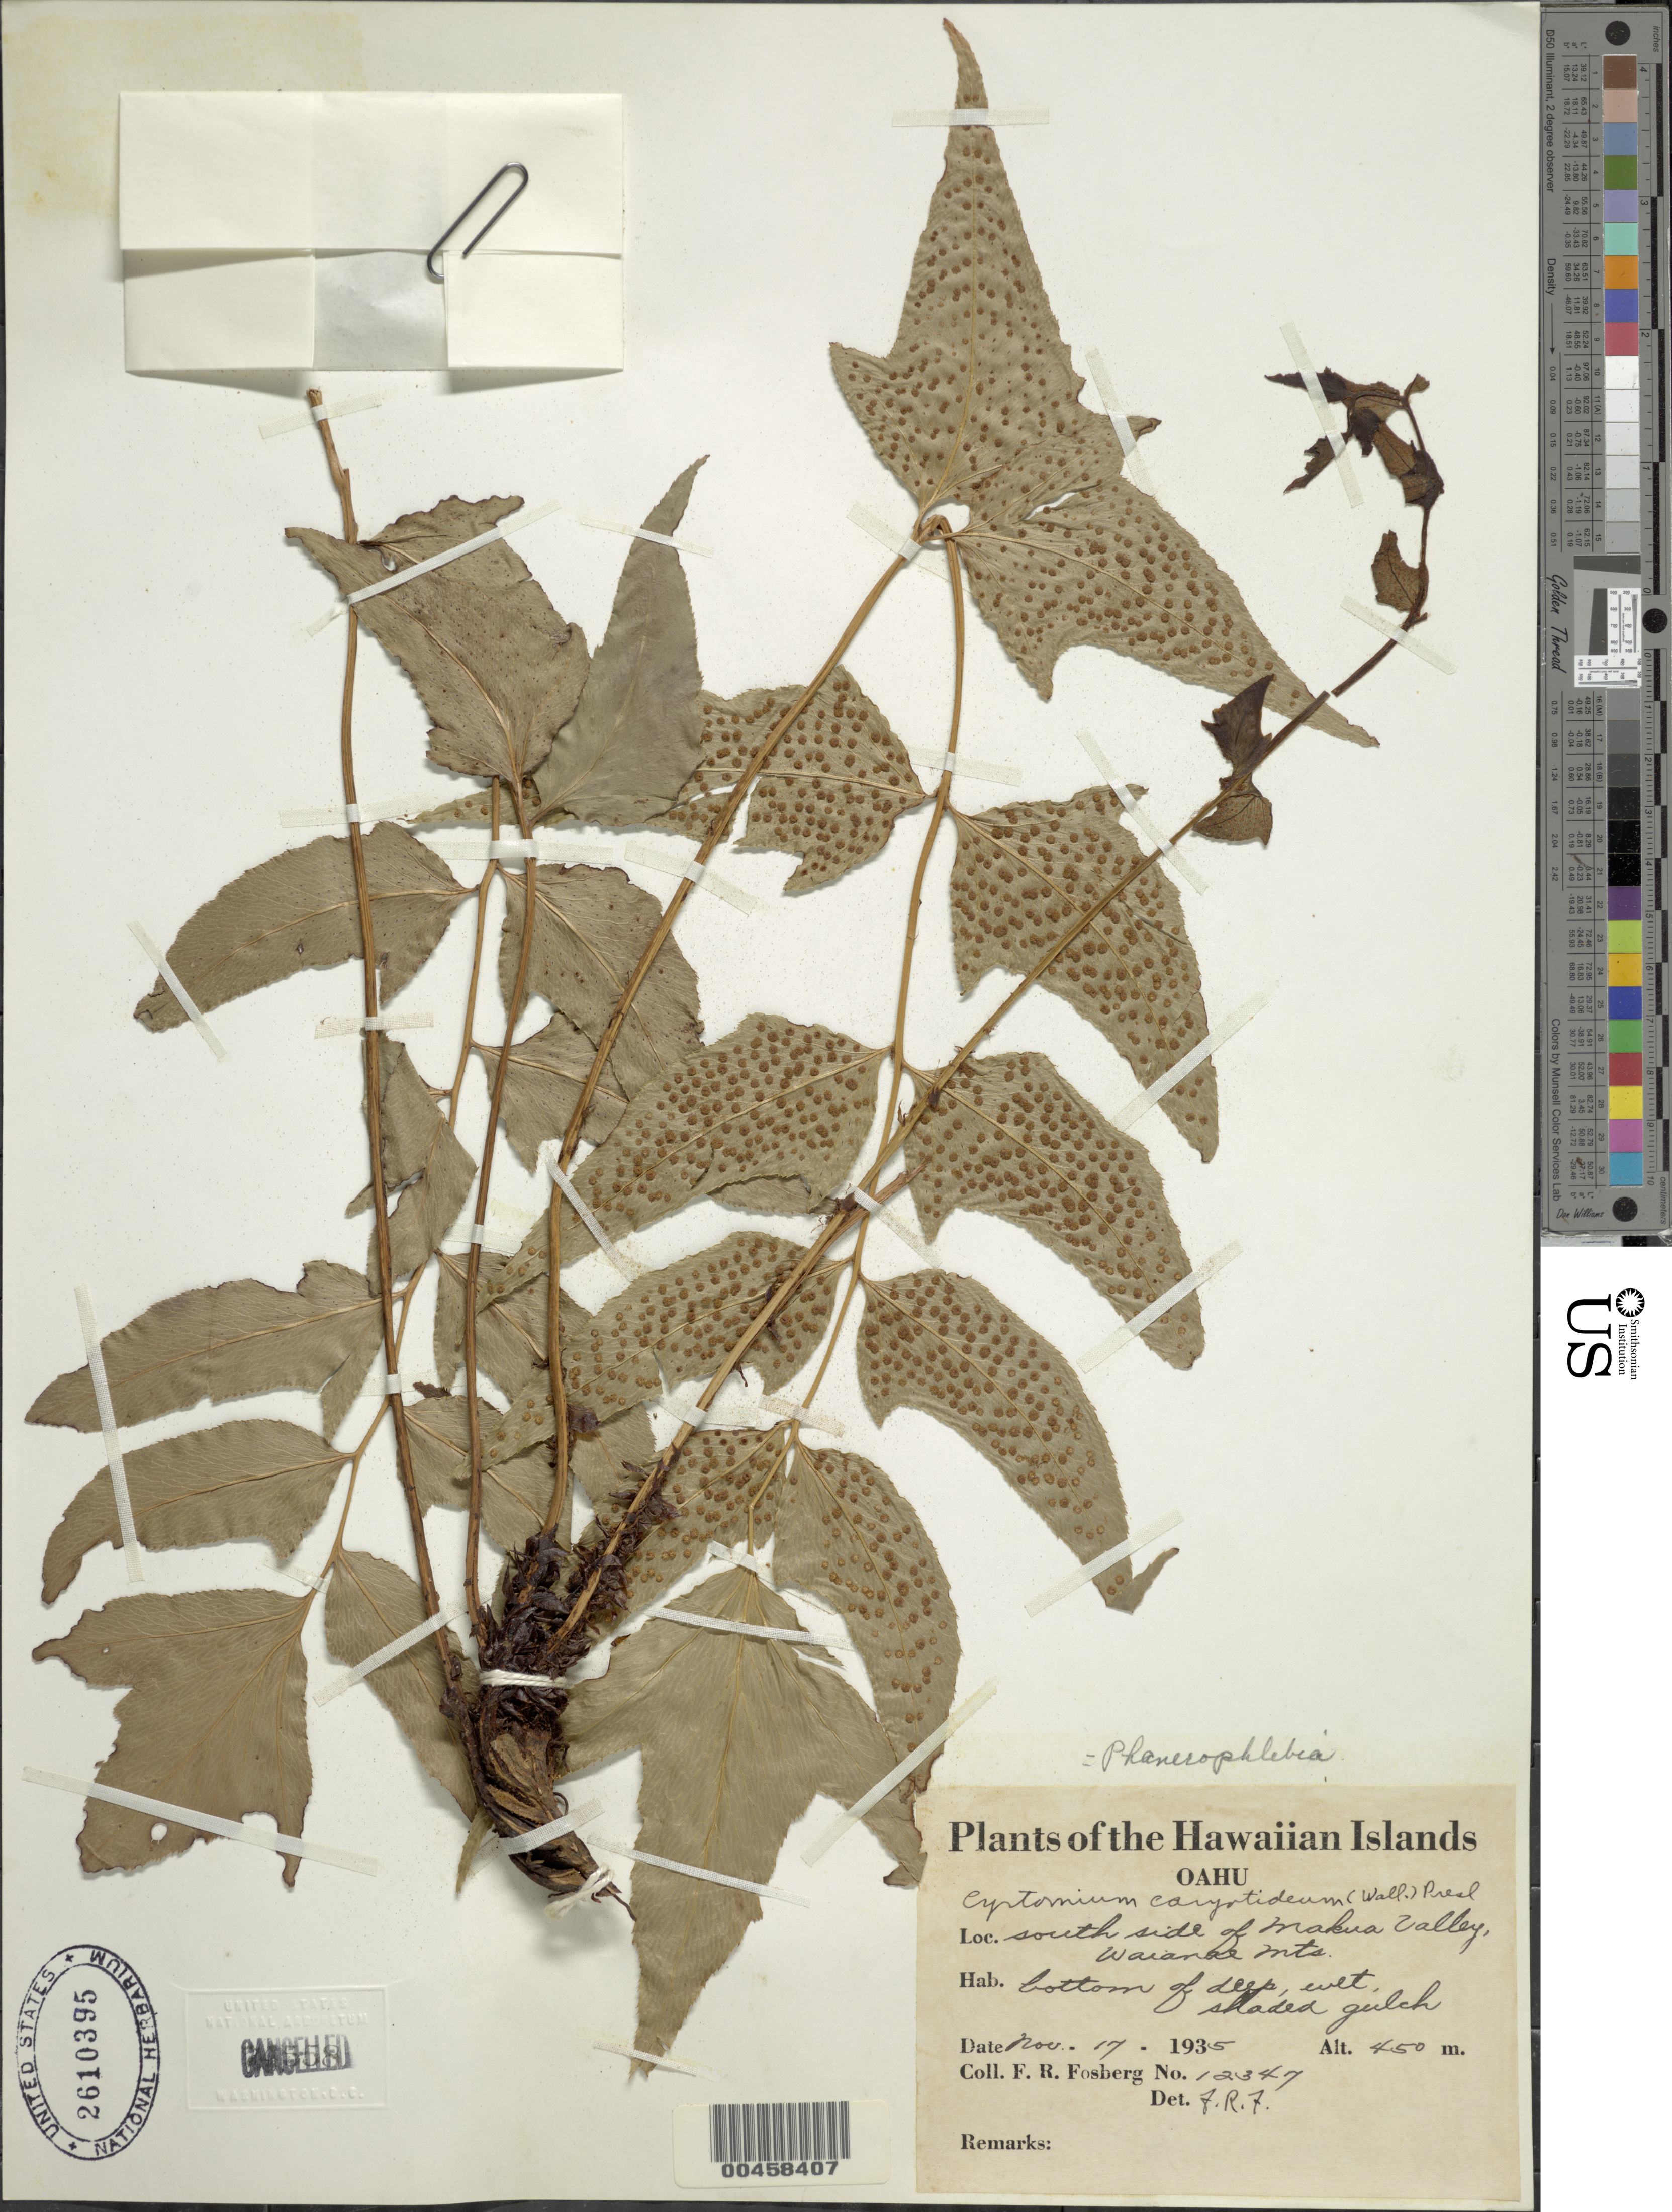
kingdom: Plantae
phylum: Tracheophyta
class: Polypodiopsida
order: Polypodiales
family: Dryopteridaceae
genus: Cyrtomium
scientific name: Cyrtomium caryotideum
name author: (Wall. ex Hook. & Grev.) C. Presl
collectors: F. R. Fosberg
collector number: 12347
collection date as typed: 17 Nov 1935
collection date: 1935-11-17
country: United States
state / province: Hawaii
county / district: Honolulu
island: Oahu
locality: south side of Makua Valley, Waianae Mts.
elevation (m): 450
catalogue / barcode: US 2610395